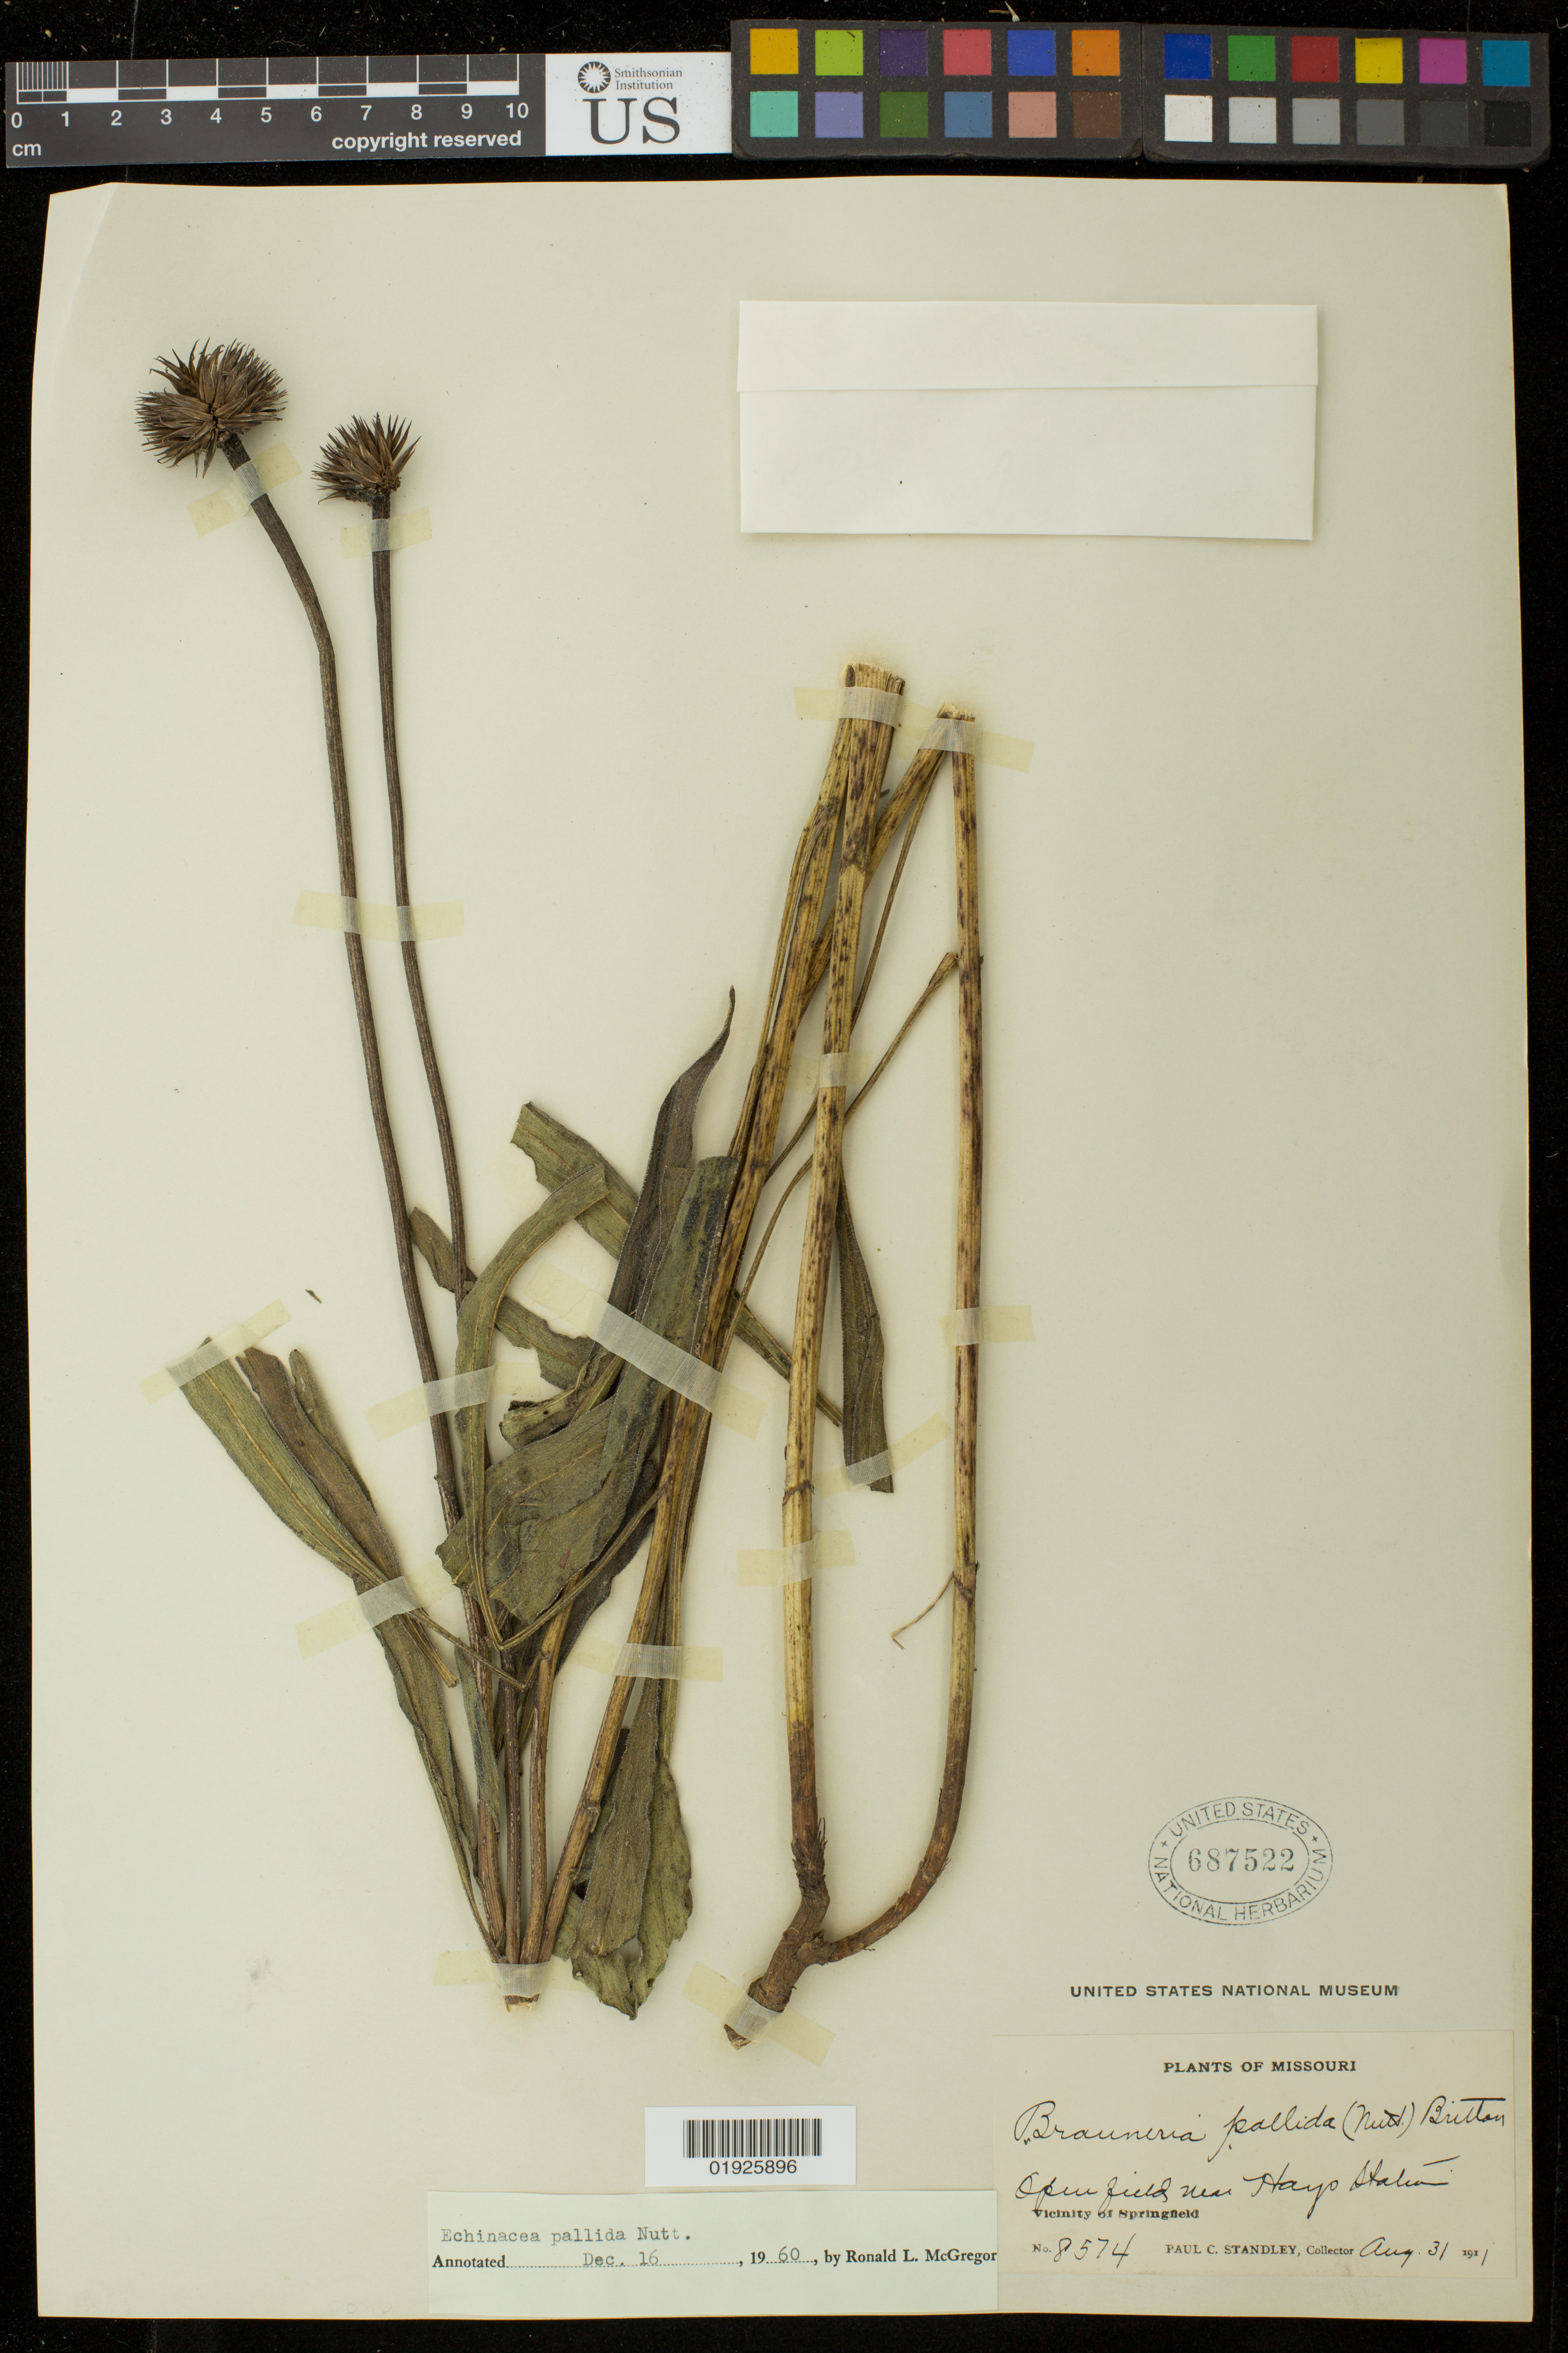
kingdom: Plantae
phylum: Tracheophyta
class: Magnoliopsida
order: Asterales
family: Asteraceae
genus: Echinacea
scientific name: Echinacea pallida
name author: (Nutt.) Nutt.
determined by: McGregor, R. L.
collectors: P. C. Standley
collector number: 8574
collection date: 1911-08-31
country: United States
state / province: Missouri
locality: Near Hays Station. Vicinity of Springfield.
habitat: Open fields.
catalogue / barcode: US 687522